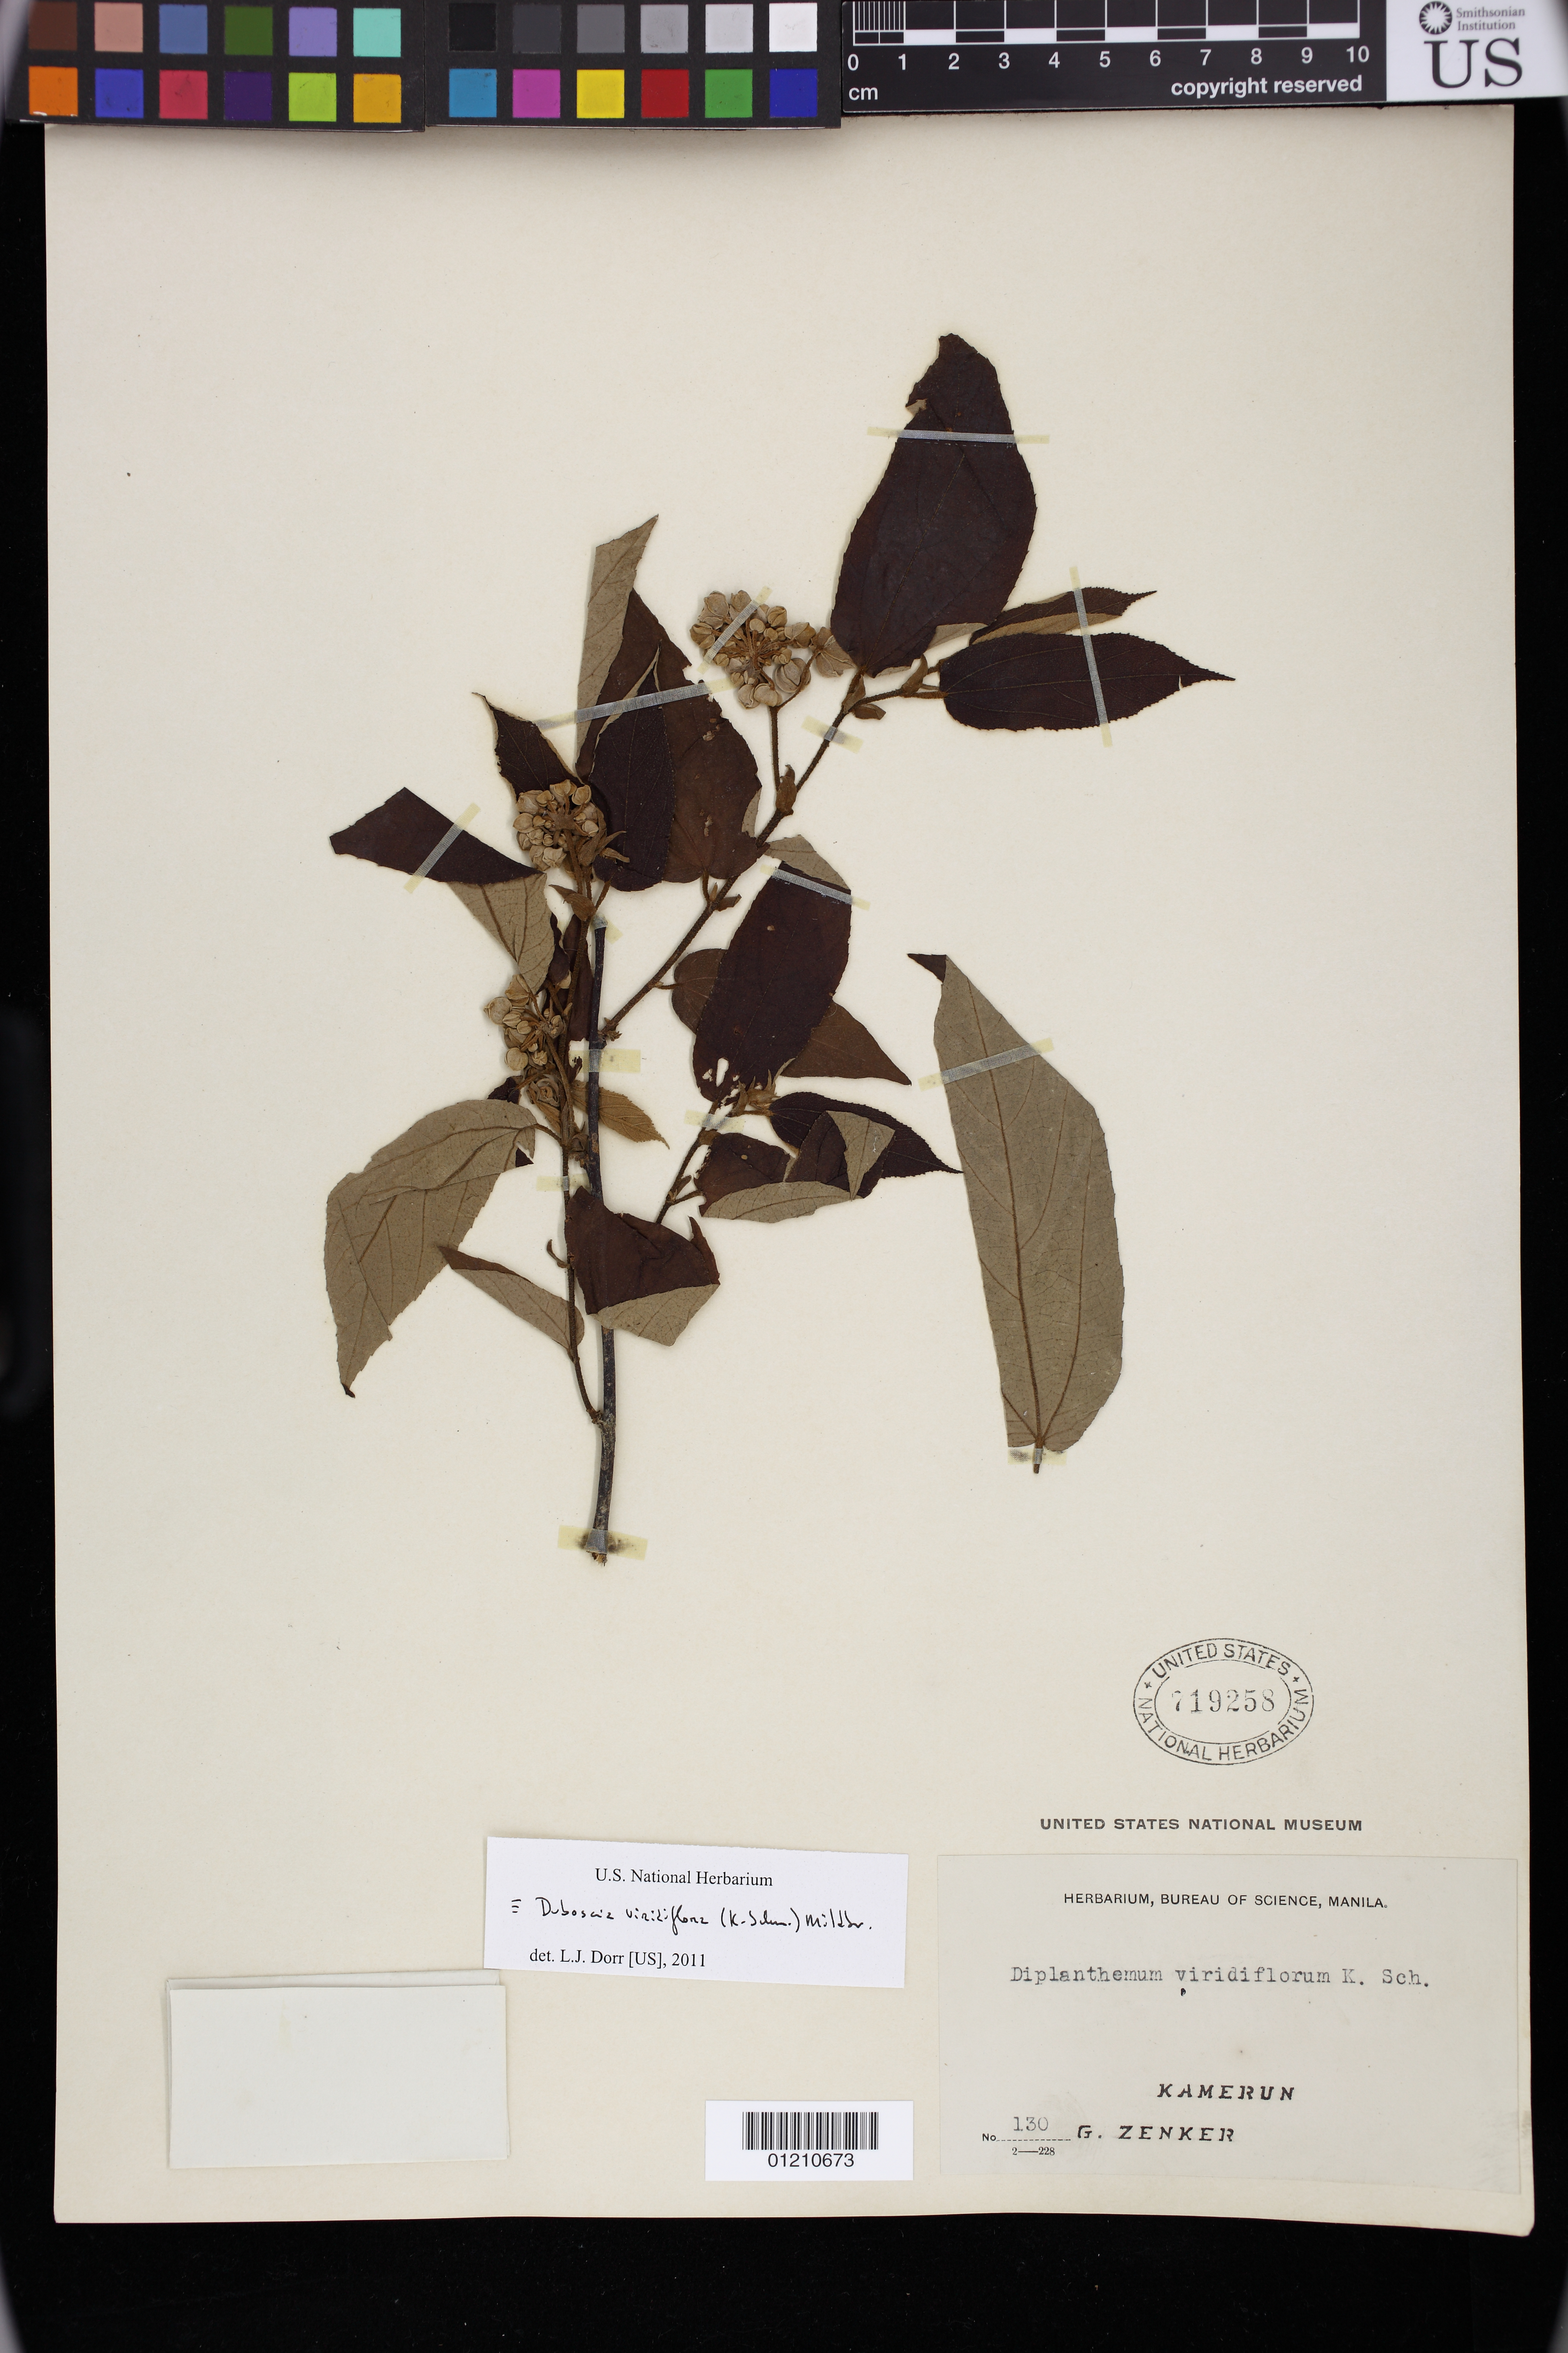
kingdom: Plantae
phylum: Tracheophyta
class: Magnoliopsida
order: Malvales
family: Malvaceae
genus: Duboscia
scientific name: Duboscia viridiflora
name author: (K. Schum.) Mildb.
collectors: G. A. Zenker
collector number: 130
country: Cameroon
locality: Kamerun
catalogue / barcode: US 719258